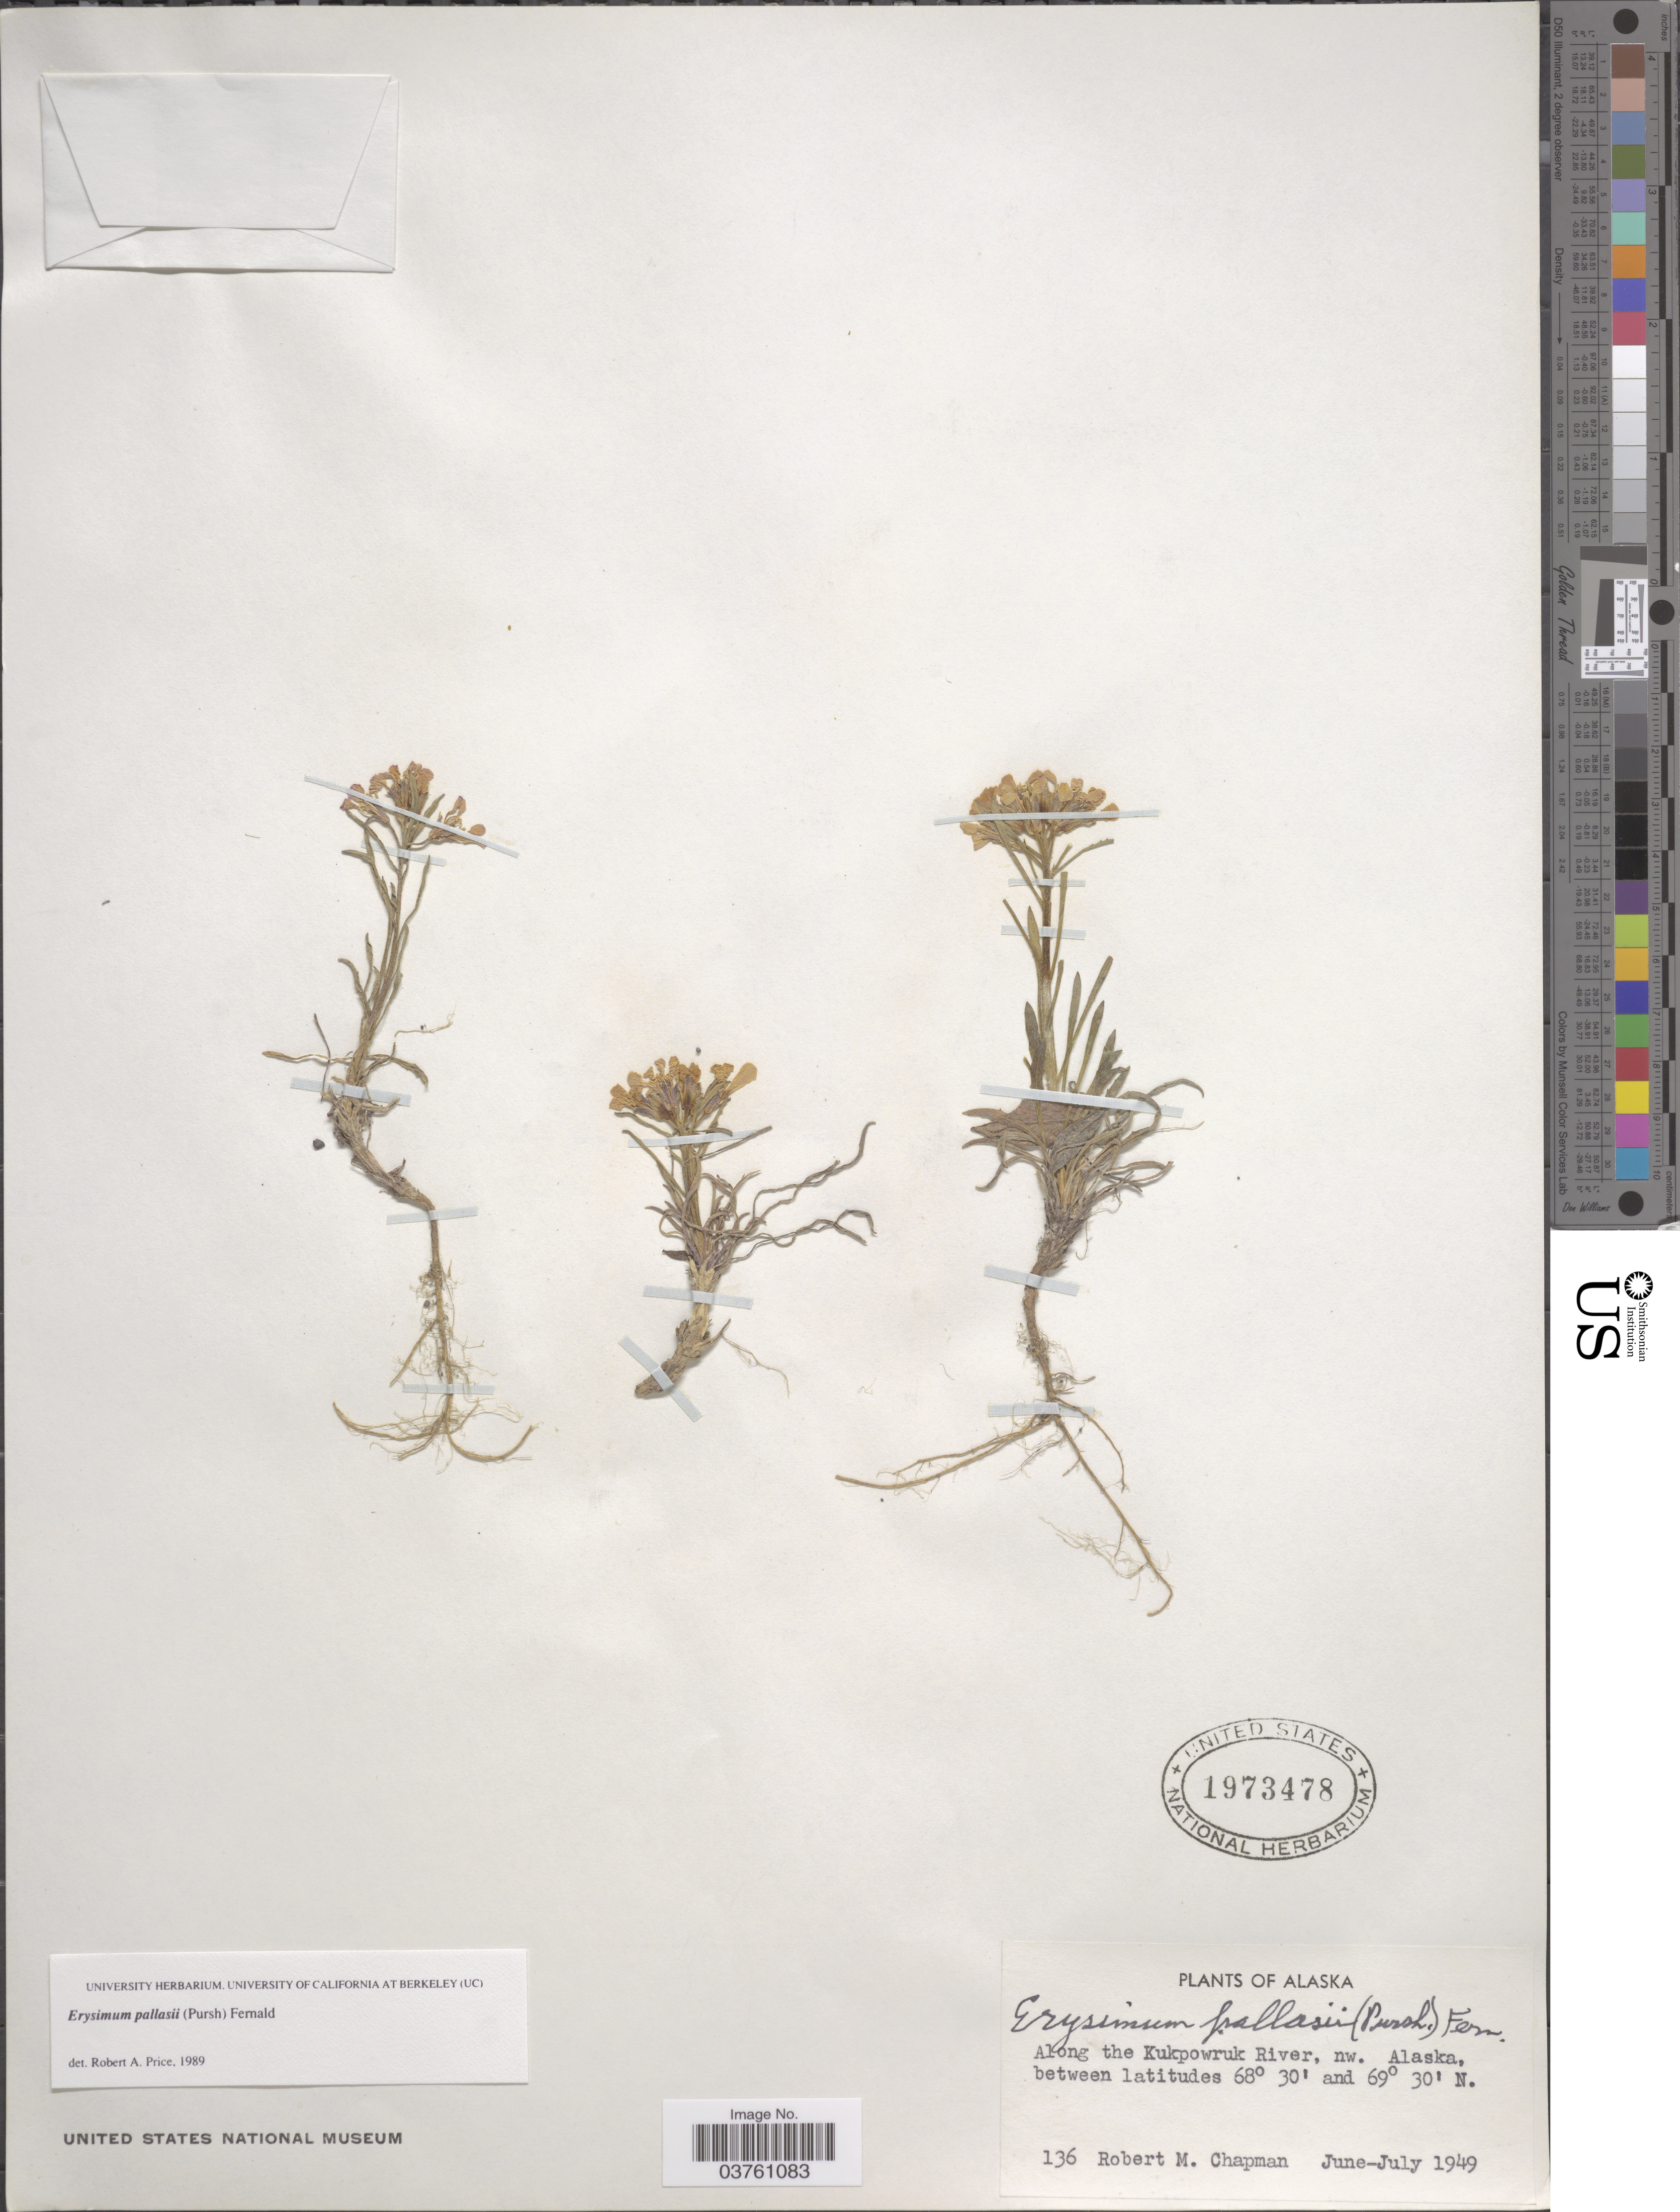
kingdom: Plantae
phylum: Tracheophyta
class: Magnoliopsida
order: Brassicales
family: Brassicaceae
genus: Erysimum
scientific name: Erysimum pallasii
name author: (Pursh) Fernald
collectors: R. M. Chapman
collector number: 136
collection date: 1949-06/1949-07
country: United States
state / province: Alaska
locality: Along the Kukpowruk River, nw. Alaska.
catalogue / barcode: US 1973478